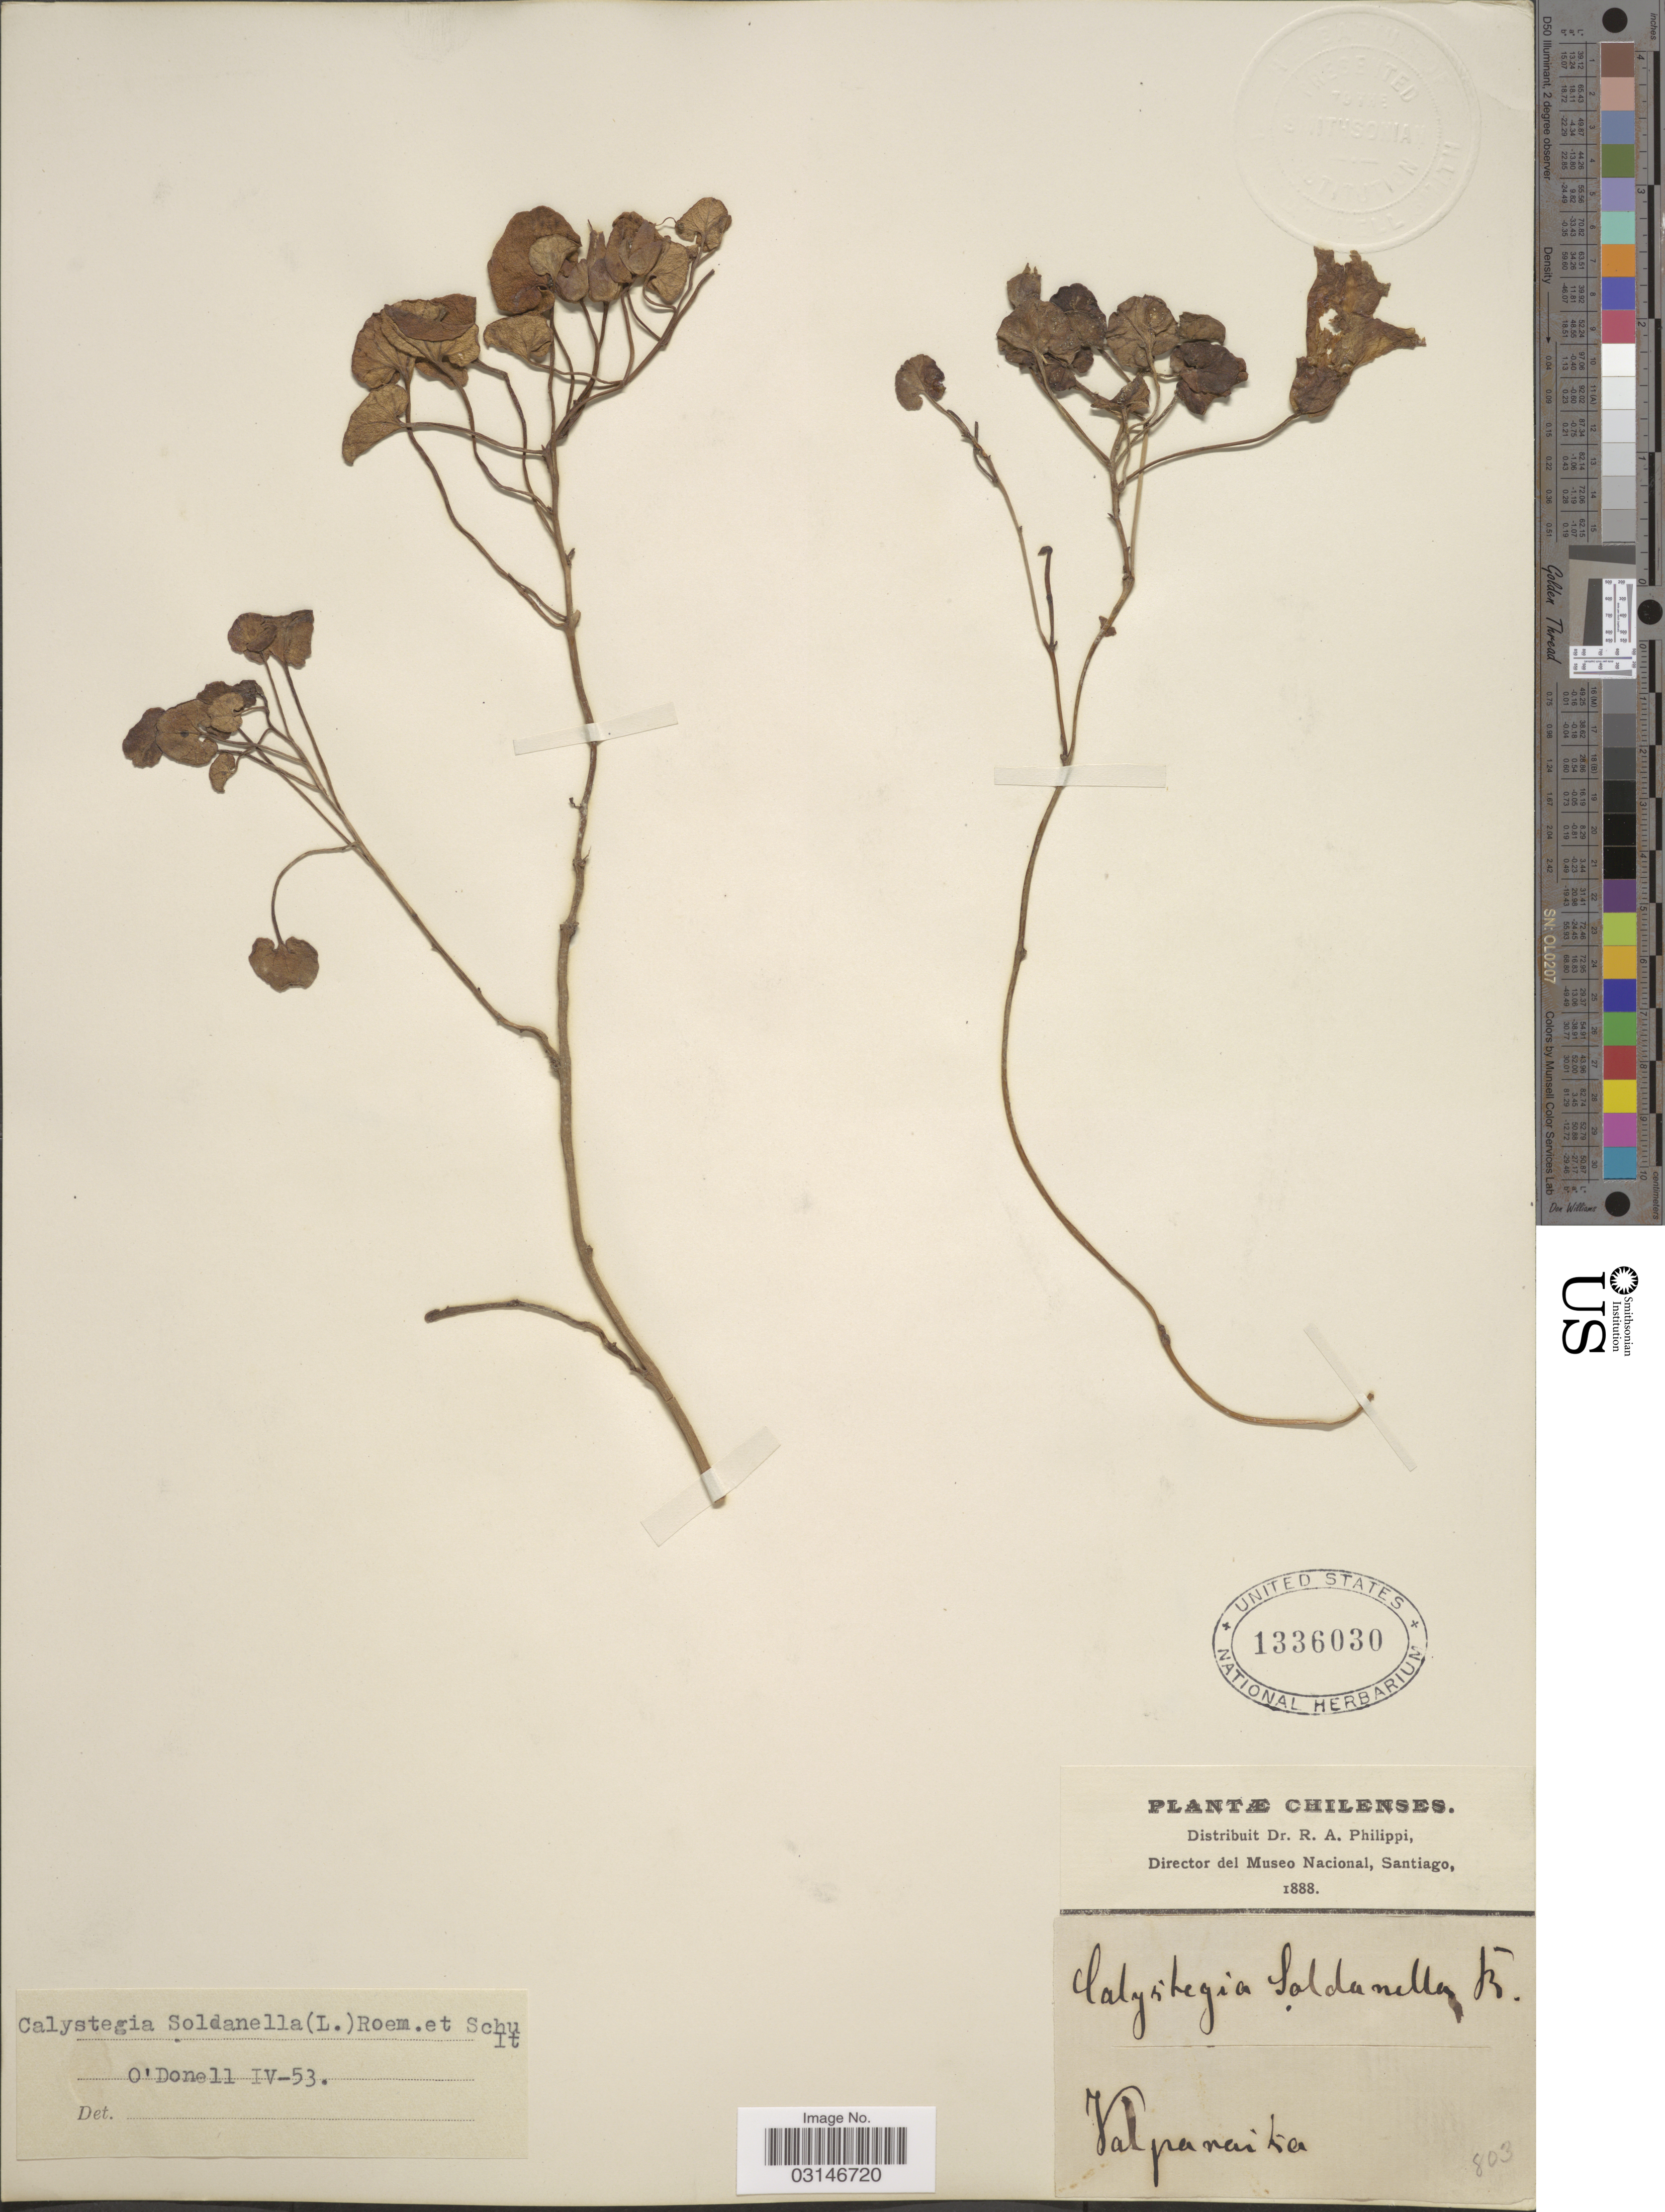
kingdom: Plantae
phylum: Tracheophyta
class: Magnoliopsida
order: Solanales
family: Convolvulaceae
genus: Calystegia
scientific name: Calystegia soldanella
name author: (L.) R. Br.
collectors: ex. herb. R.A. Philippi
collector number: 803?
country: Chile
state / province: Valparaíso (V)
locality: Valparaiso.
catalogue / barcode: US 1336030